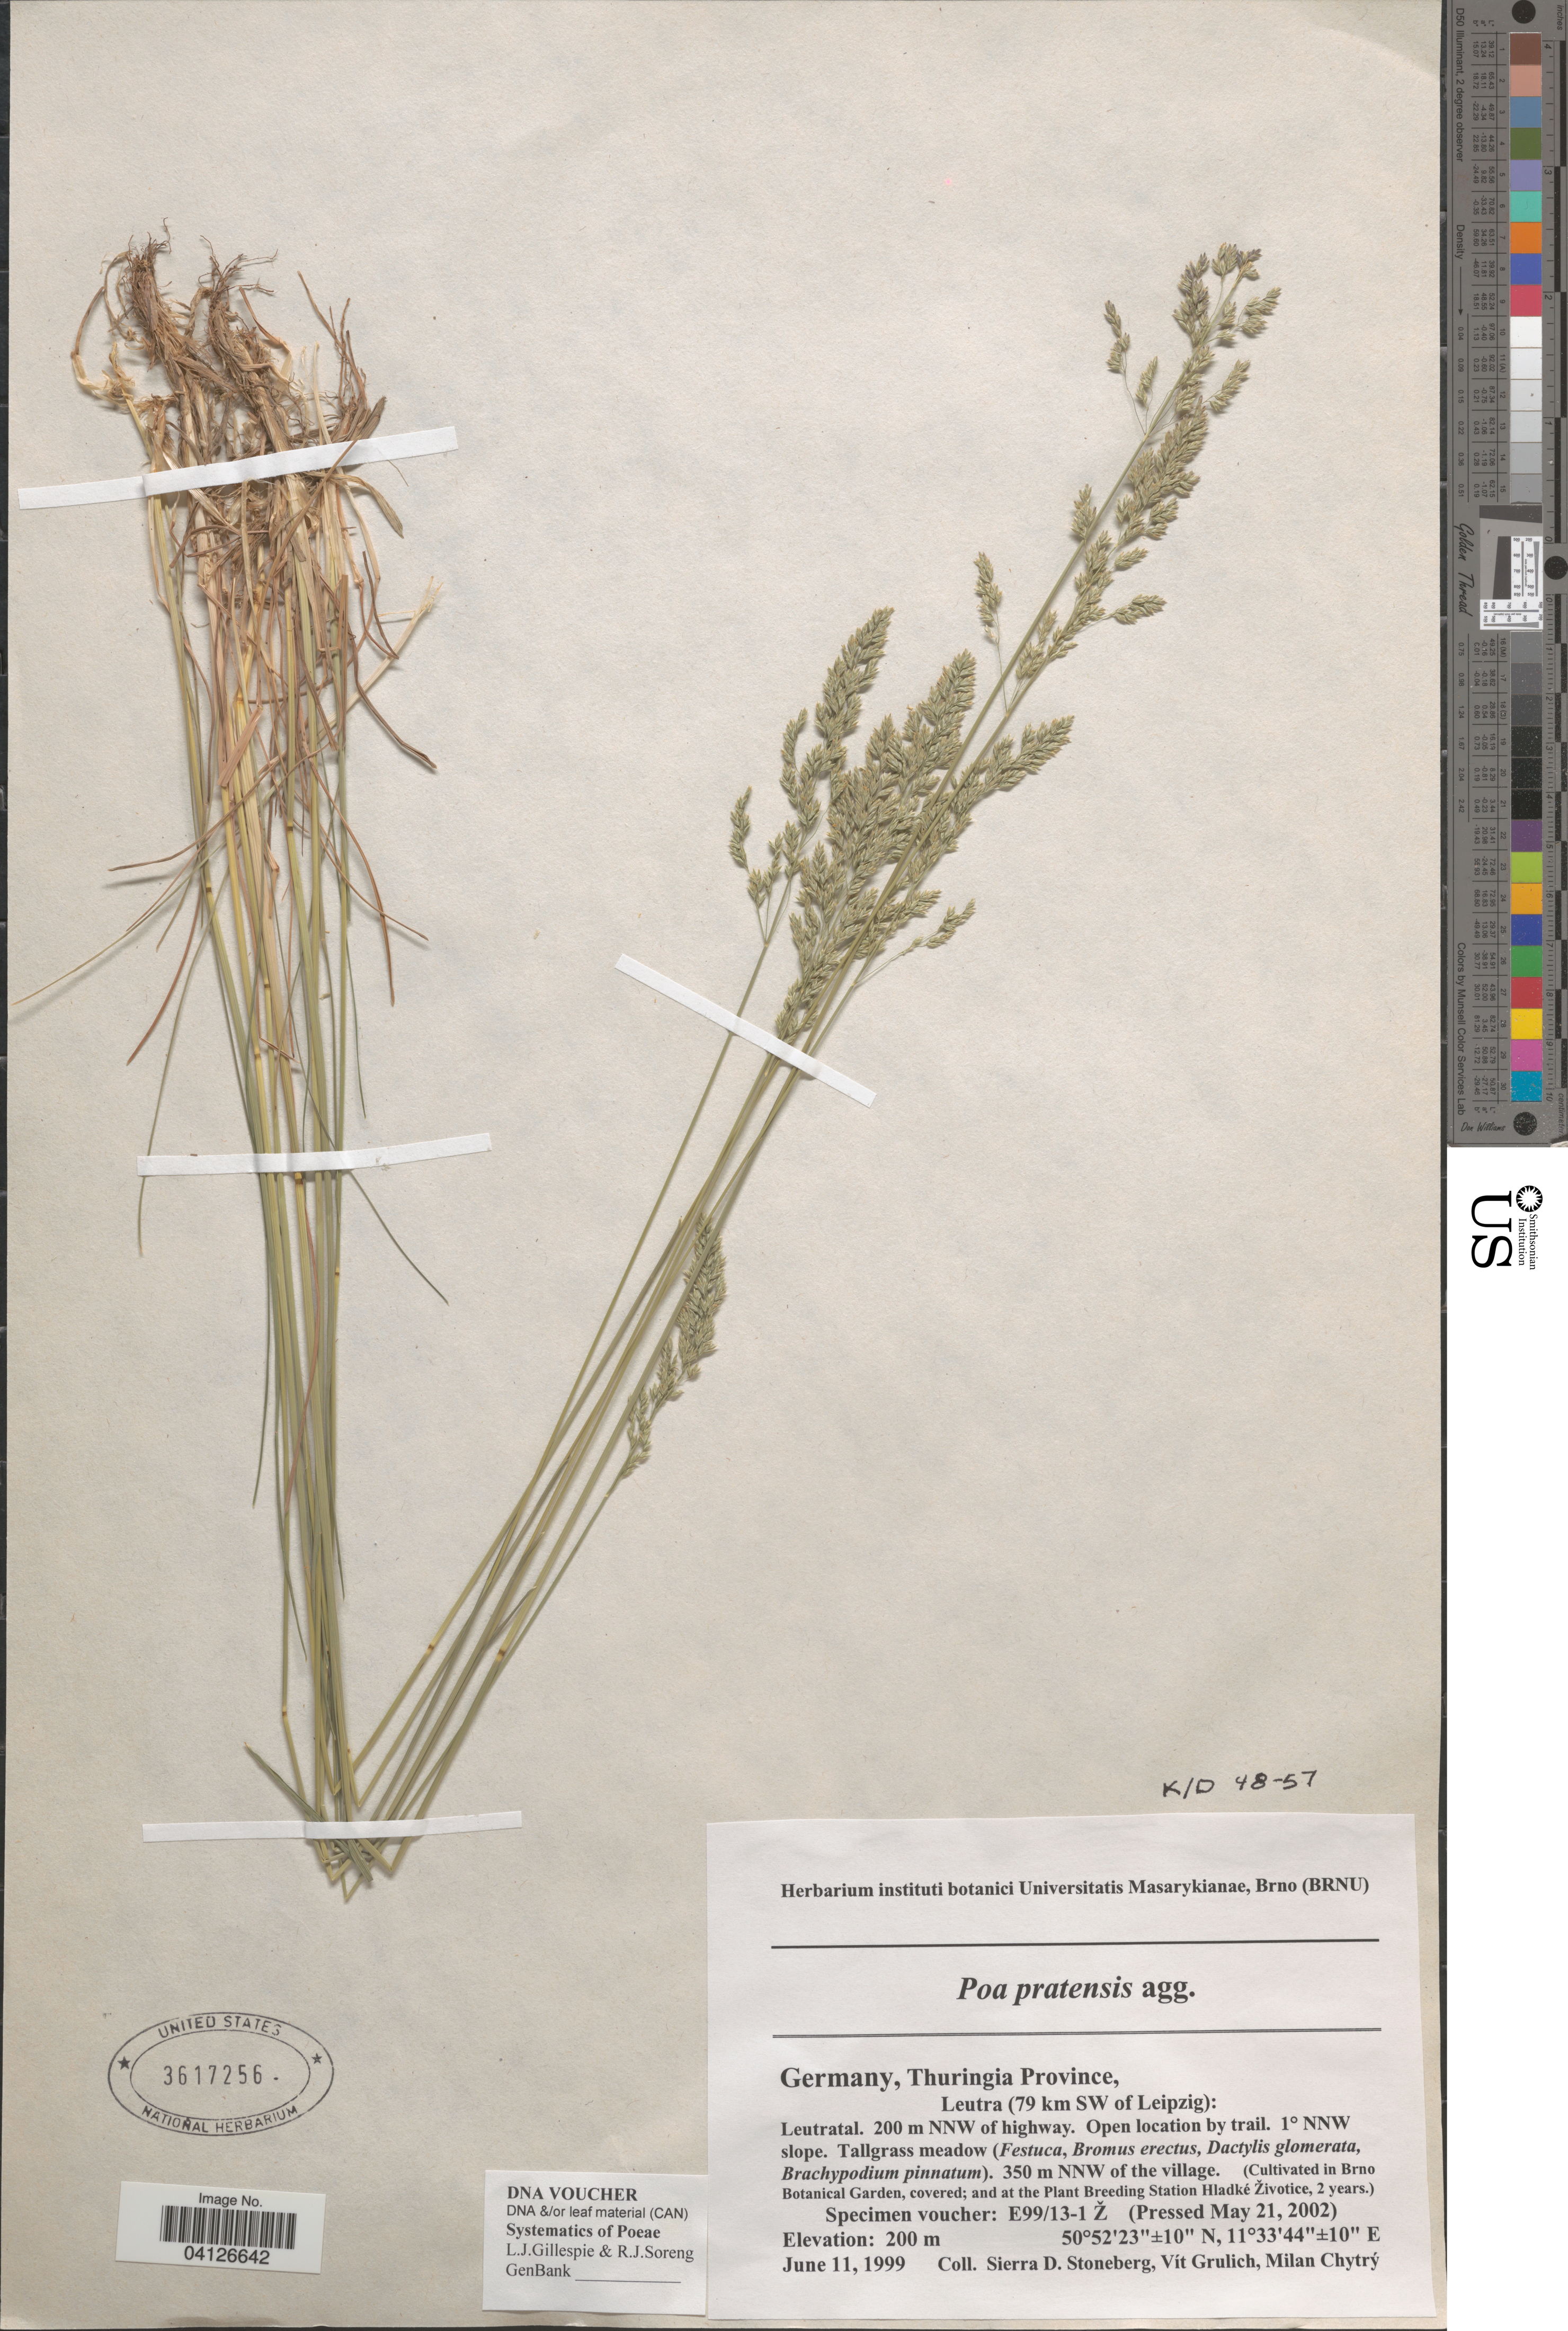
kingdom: Plantae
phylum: Tracheophyta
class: Liliopsida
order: Poales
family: Poaceae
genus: Poa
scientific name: Poa pratensis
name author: L.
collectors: Ex herb. instituti botanici Universitatis Masarykianae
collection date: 2002-05-21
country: Czechia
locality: (Cultivated in the Brno Botanical Garden, covered; and at the Plant Breeding Station Hladké Životice, 2 years.).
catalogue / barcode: US 3617256